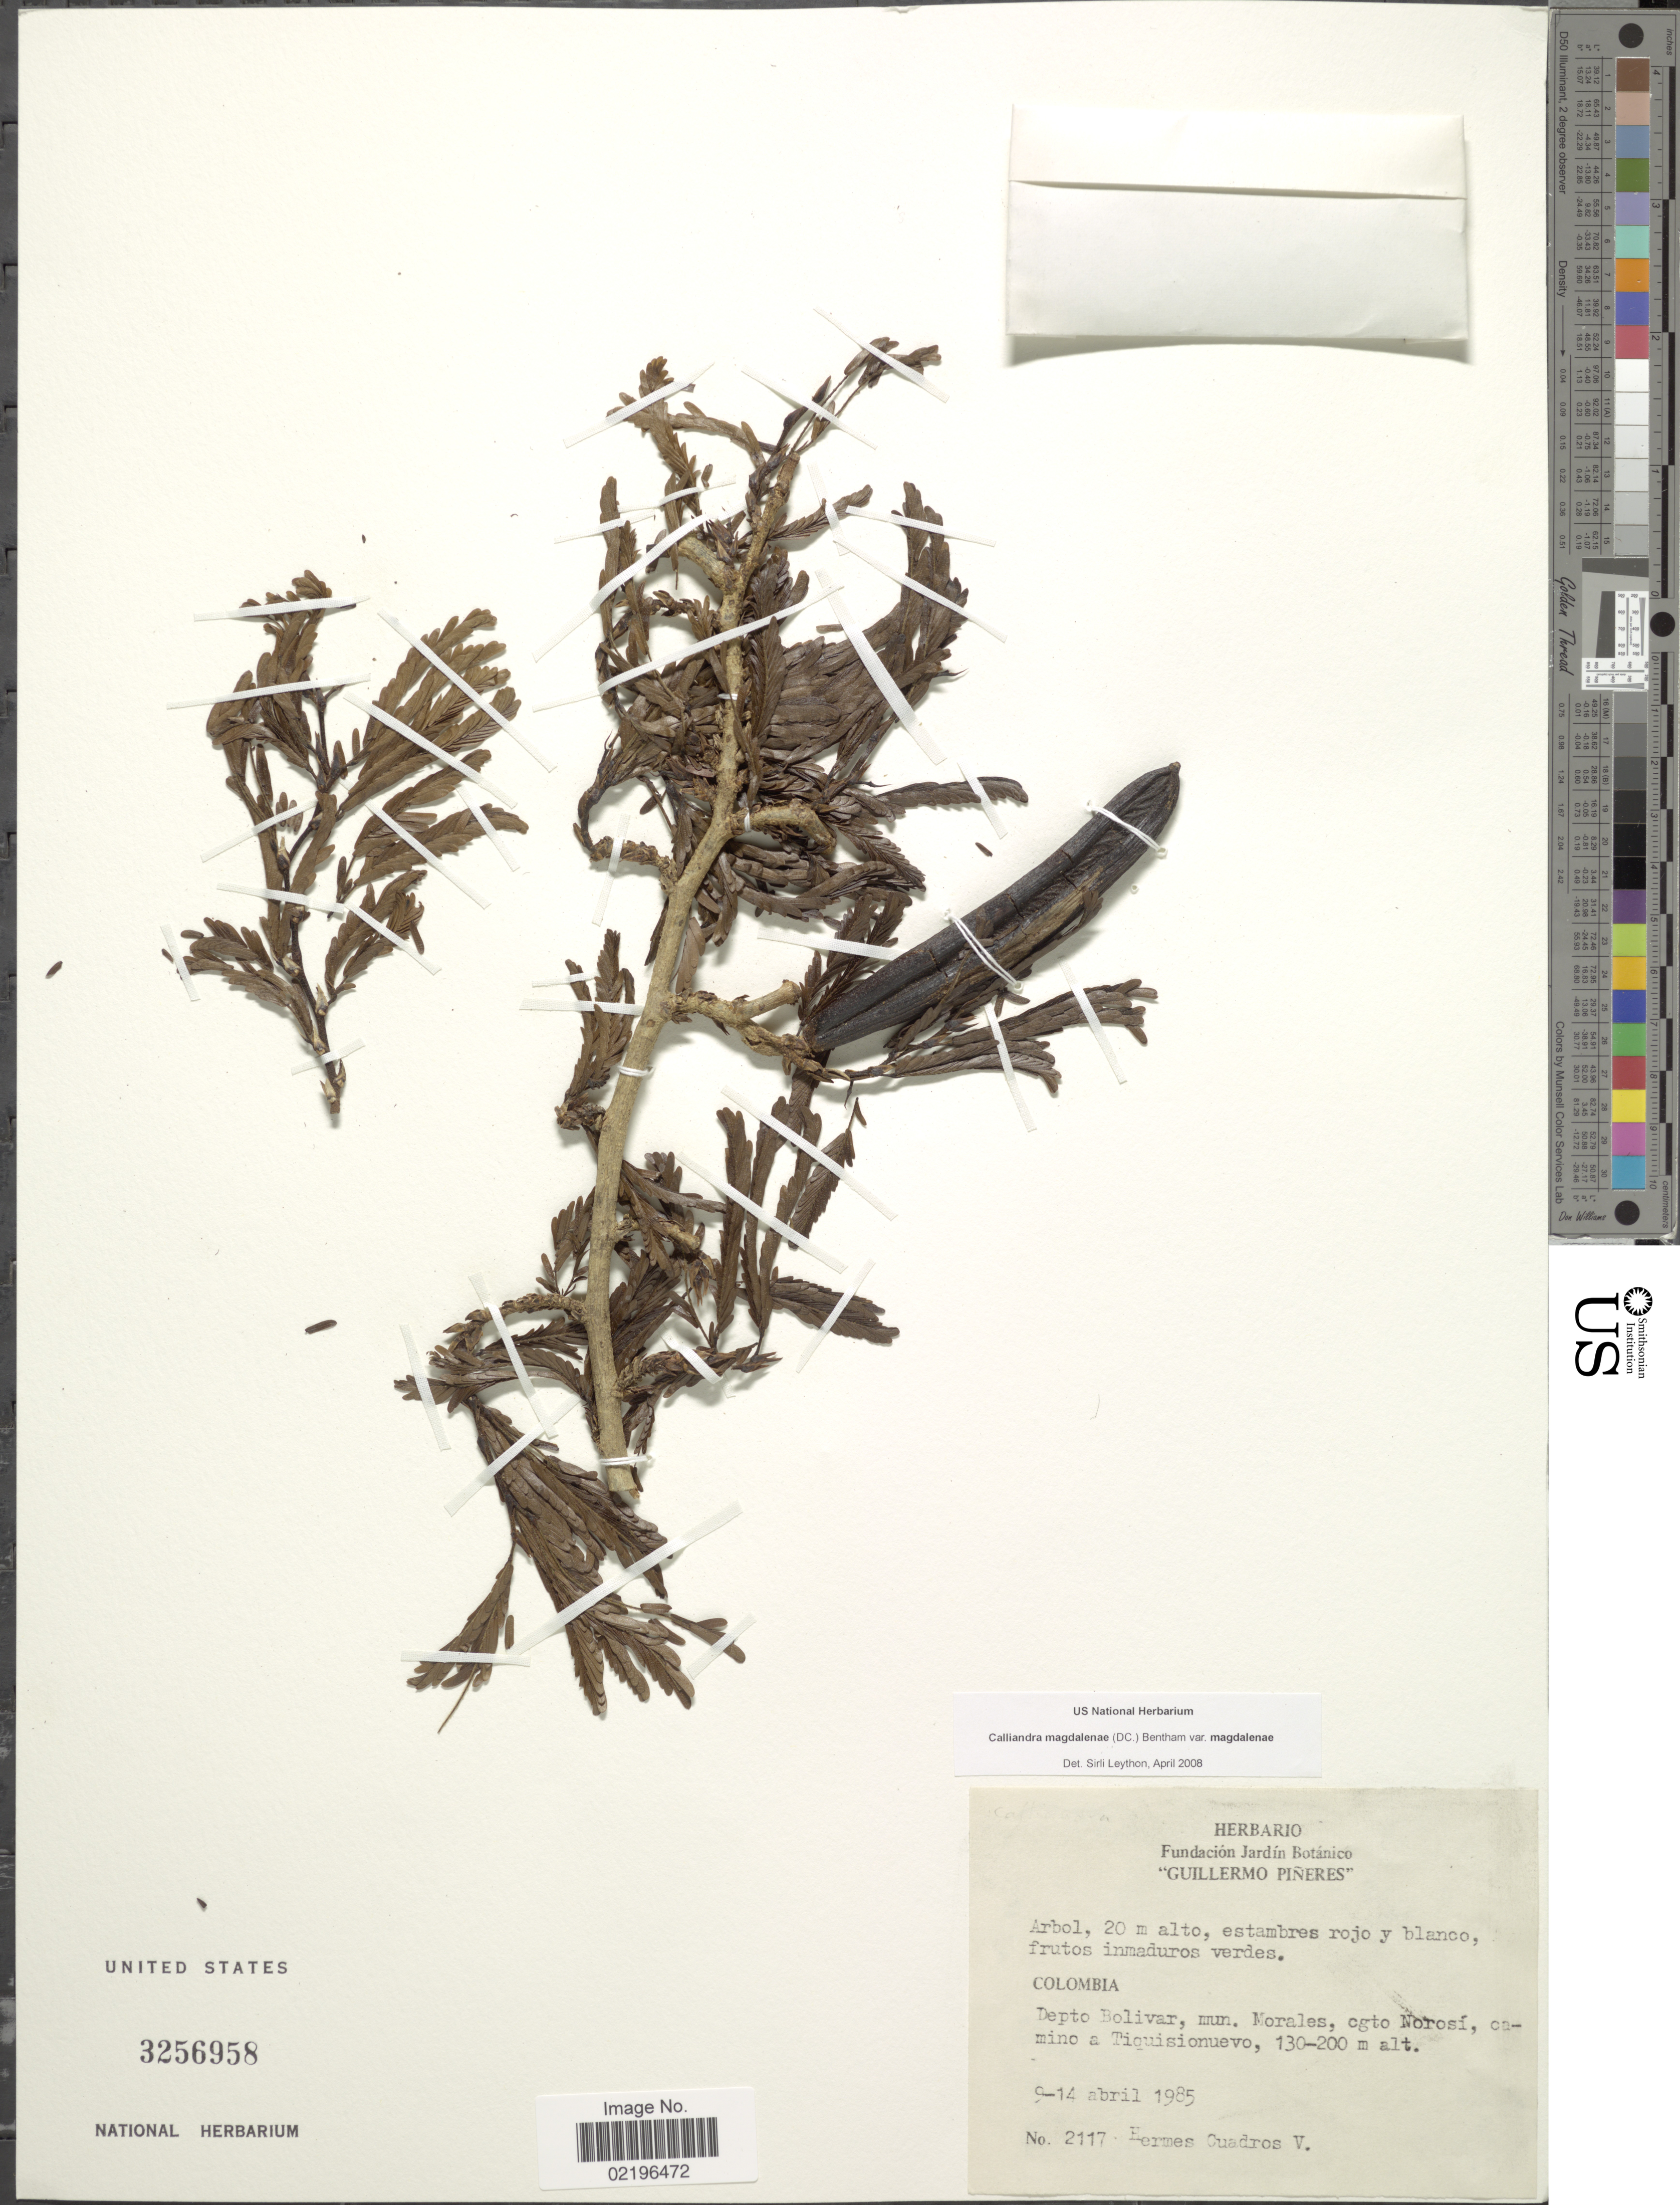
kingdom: Plantae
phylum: Tracheophyta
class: Magnoliopsida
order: Fabales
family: Fabaceae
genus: Calliandra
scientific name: Calliandra magdalenae var. magdalenae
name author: (Bertero ex DC.) Benth.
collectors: H. Cuadros V.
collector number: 2117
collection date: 1985-04-09/1985-04-14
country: Colombia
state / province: Bolívar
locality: Depto. Bolivar, mun. Morales, cgto Norosi, camino a Tiquisionuevo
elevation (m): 130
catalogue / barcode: US 3256958